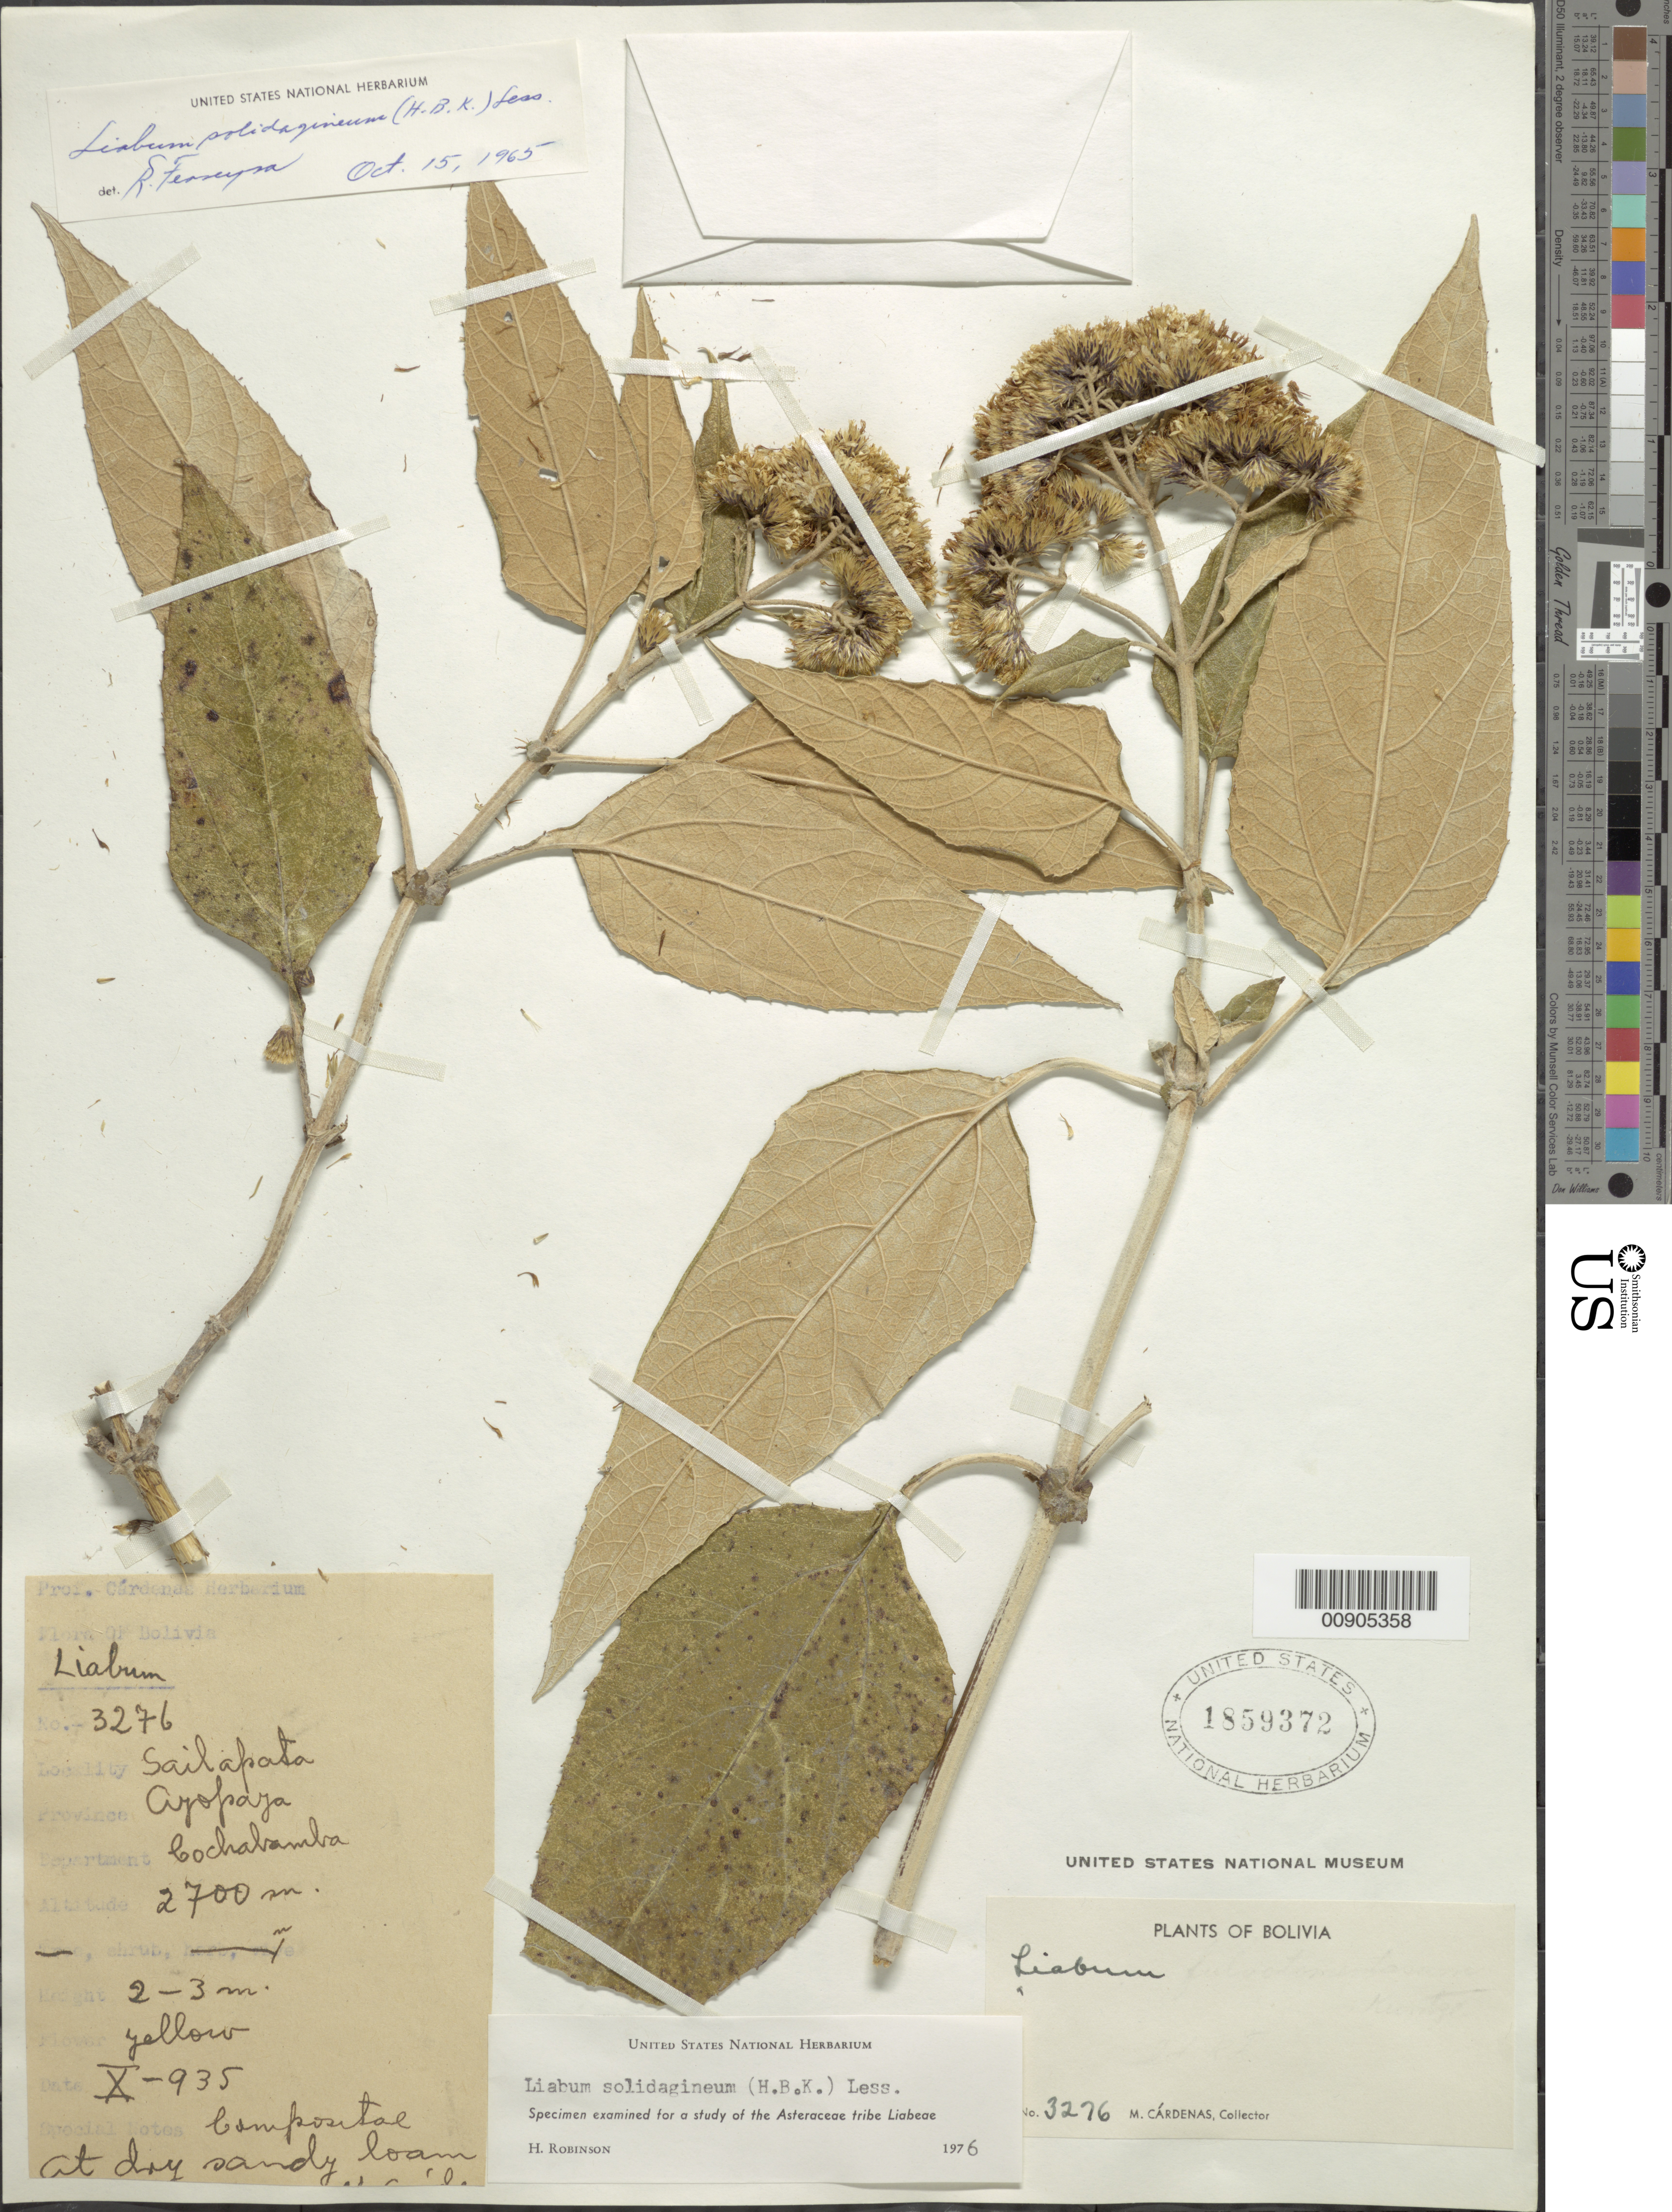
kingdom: Plantae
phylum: Tracheophyta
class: Magnoliopsida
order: Asterales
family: Asteraceae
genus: Liabum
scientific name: Liabum solidagineum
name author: (Kunth) Less.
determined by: Robinson, Harold E., (US)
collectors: M. Cárdenas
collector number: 3276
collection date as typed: October 1935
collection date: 1935-10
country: Bolivia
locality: Prov. Ayopaya, Dpto. Cochabamba, Sailapata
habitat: Dry sandy loam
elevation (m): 2700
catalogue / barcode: US 1859372